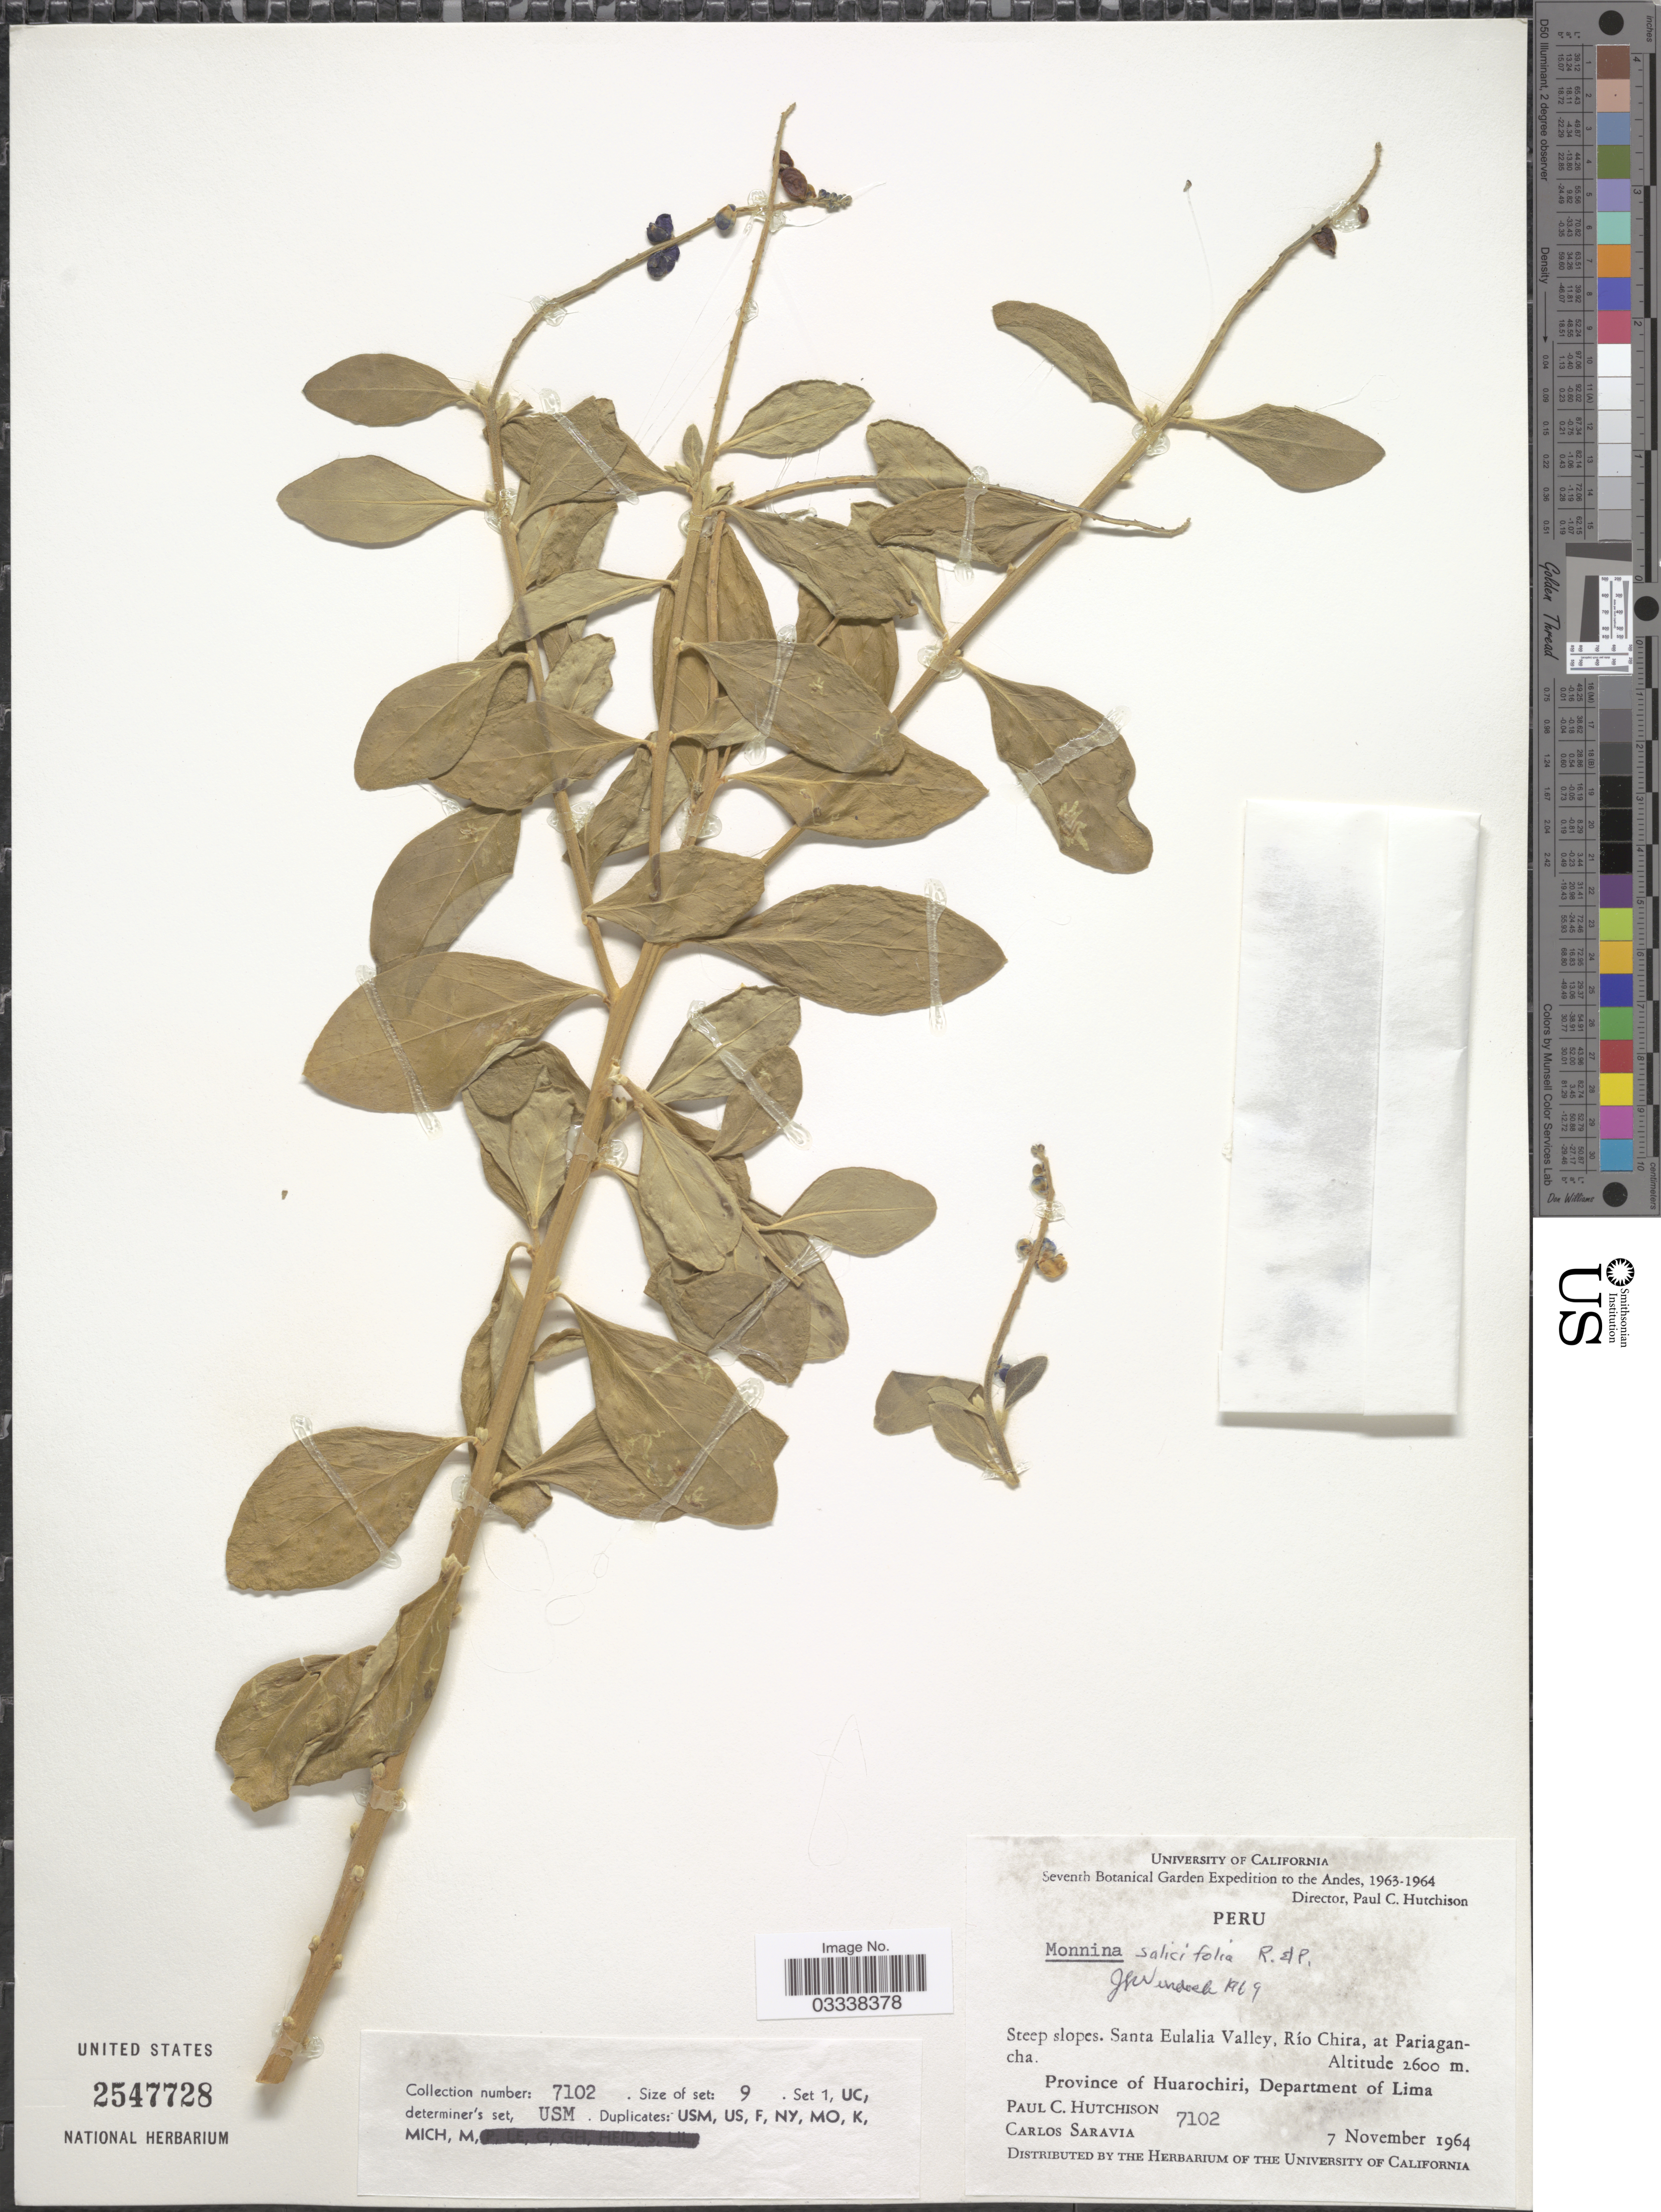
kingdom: Plantae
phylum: Tracheophyta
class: Magnoliopsida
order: Fabales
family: Polygalaceae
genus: Monnina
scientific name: Monnina salicifolia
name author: Ruiz & Pav.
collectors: P. C. Hutchison & C. Saravia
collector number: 7102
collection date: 1964-11-07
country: Peru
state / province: Lima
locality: Santa Eulalia Valley, río Chira, at Pariagancha. Province of Huarochiri, Department of Lima.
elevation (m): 2600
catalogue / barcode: US 2547728